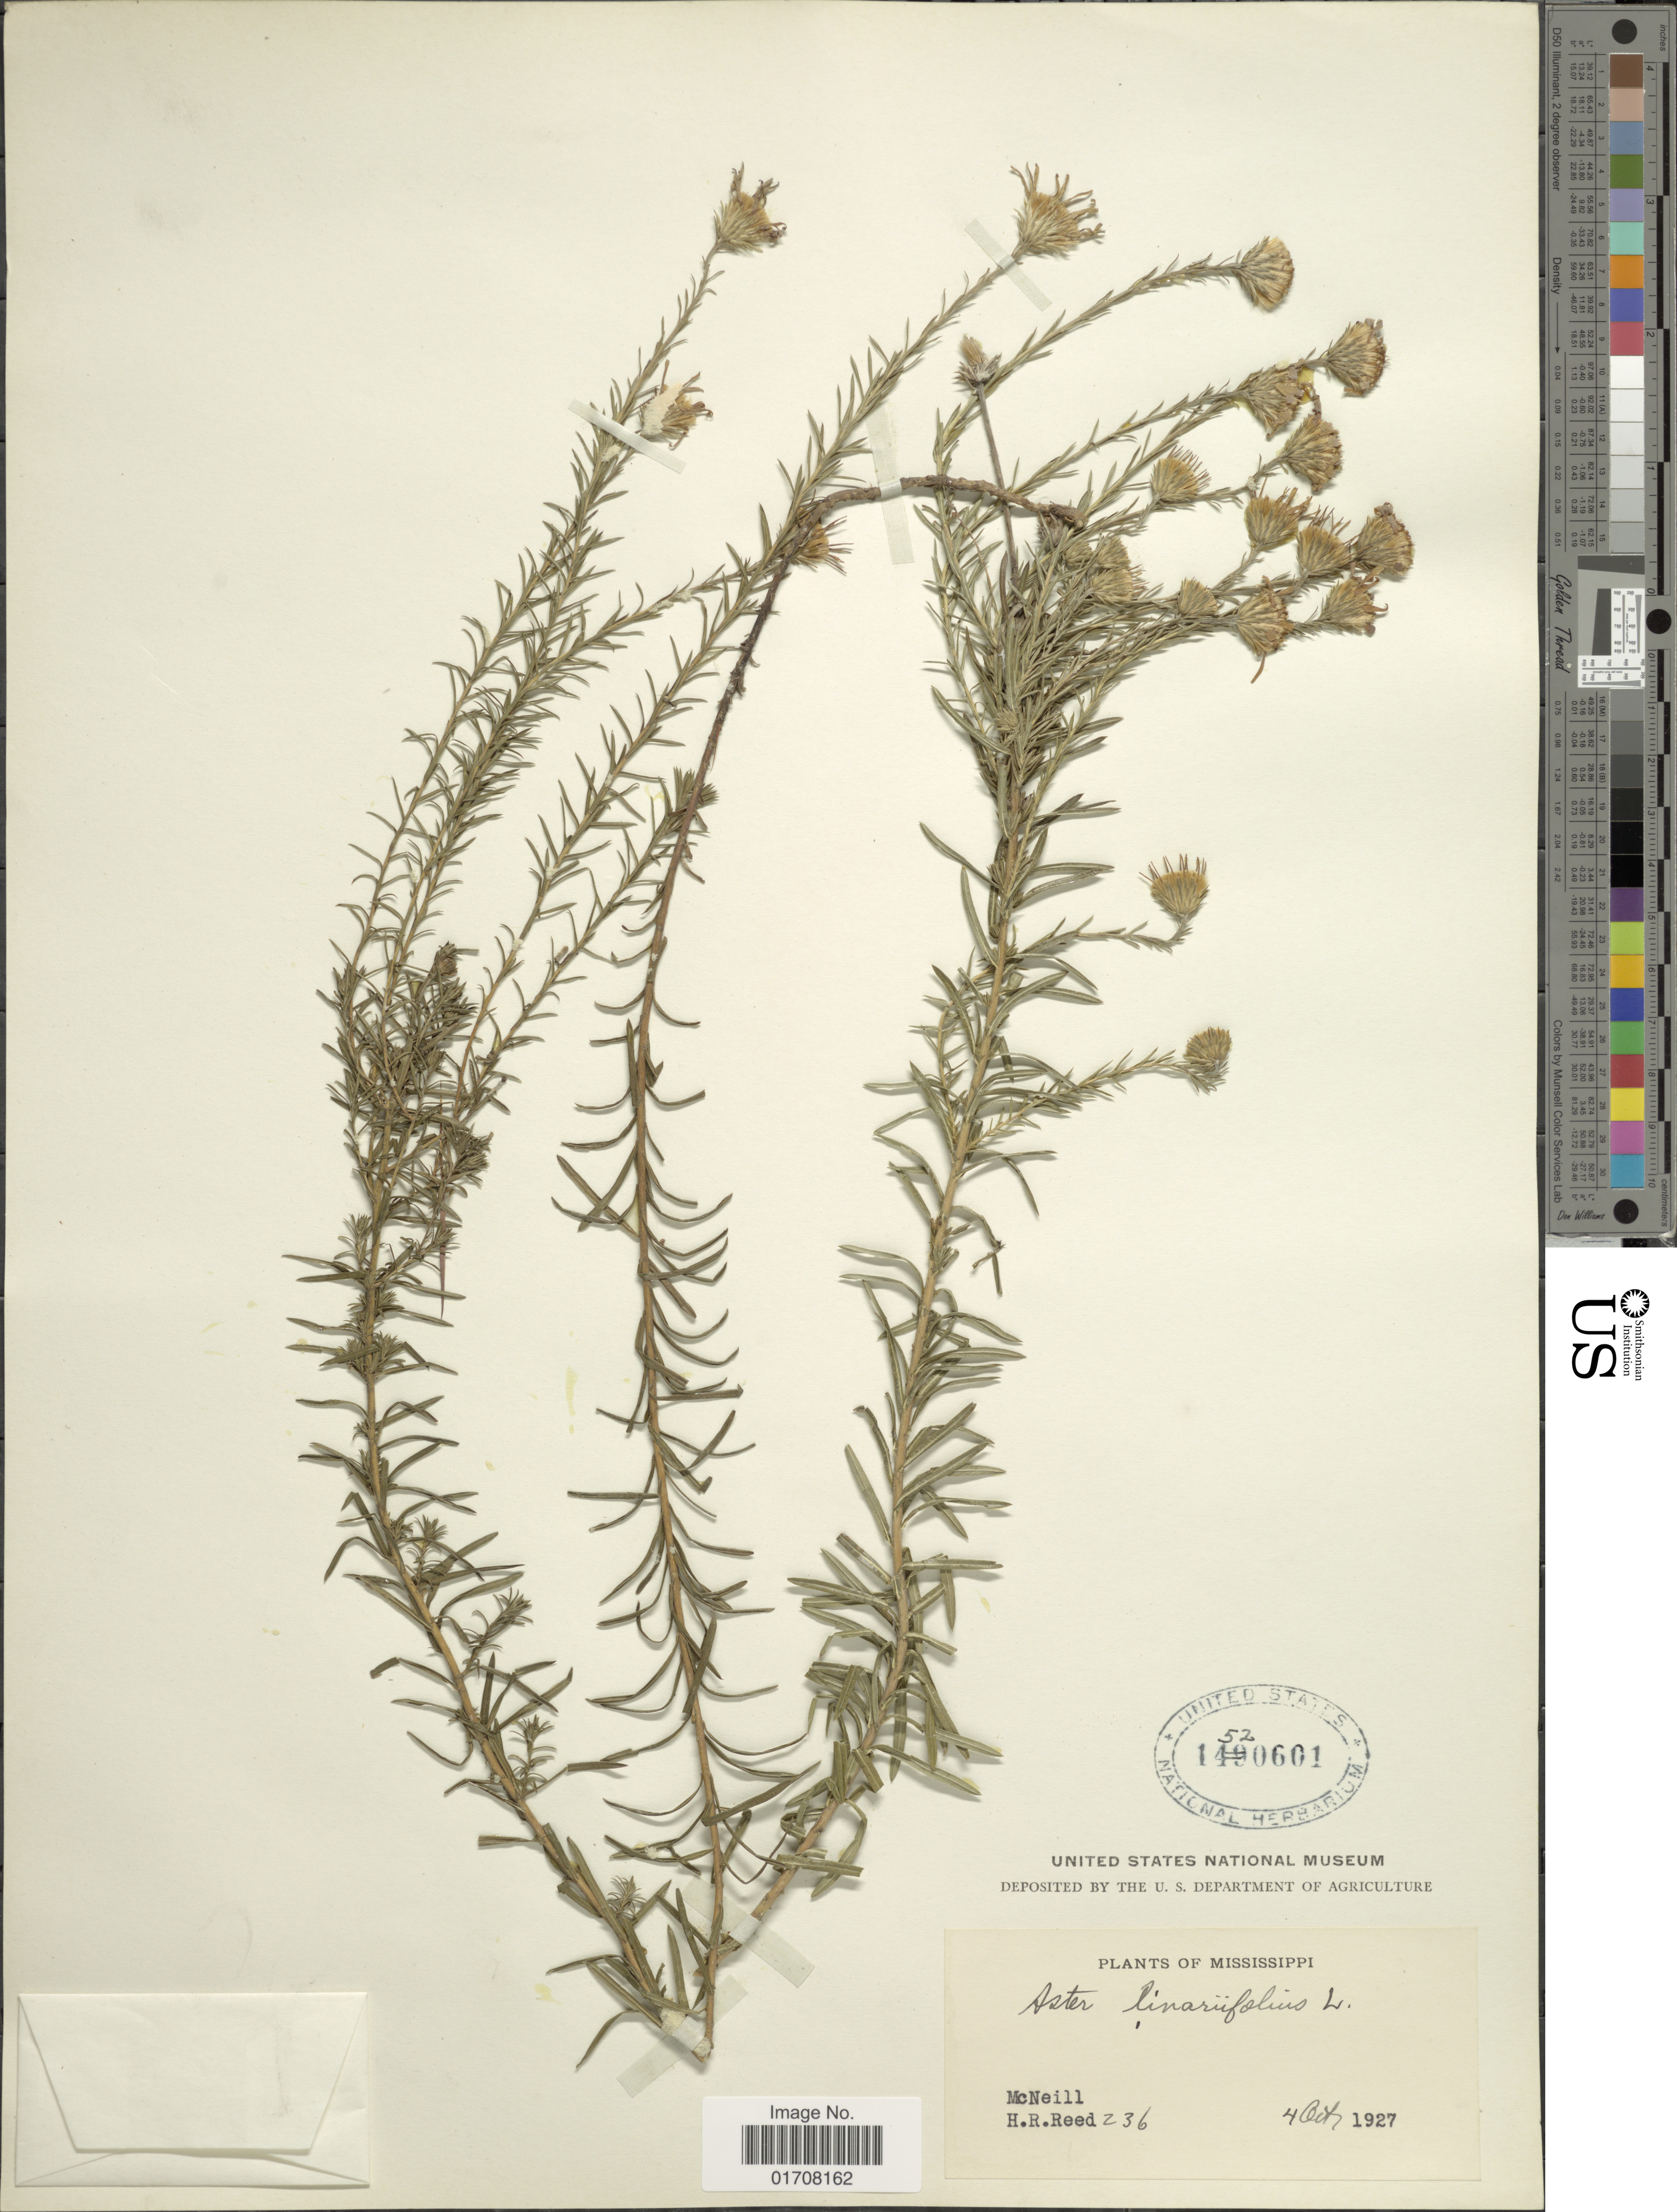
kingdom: Plantae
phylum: Tracheophyta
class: Magnoliopsida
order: Asterales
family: Asteraceae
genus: Ionactis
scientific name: Ionactis linearifolius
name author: (L.) Greene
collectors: H. Reed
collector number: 236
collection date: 1927-10-04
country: United States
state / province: Mississippi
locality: McNeill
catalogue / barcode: US 1520601